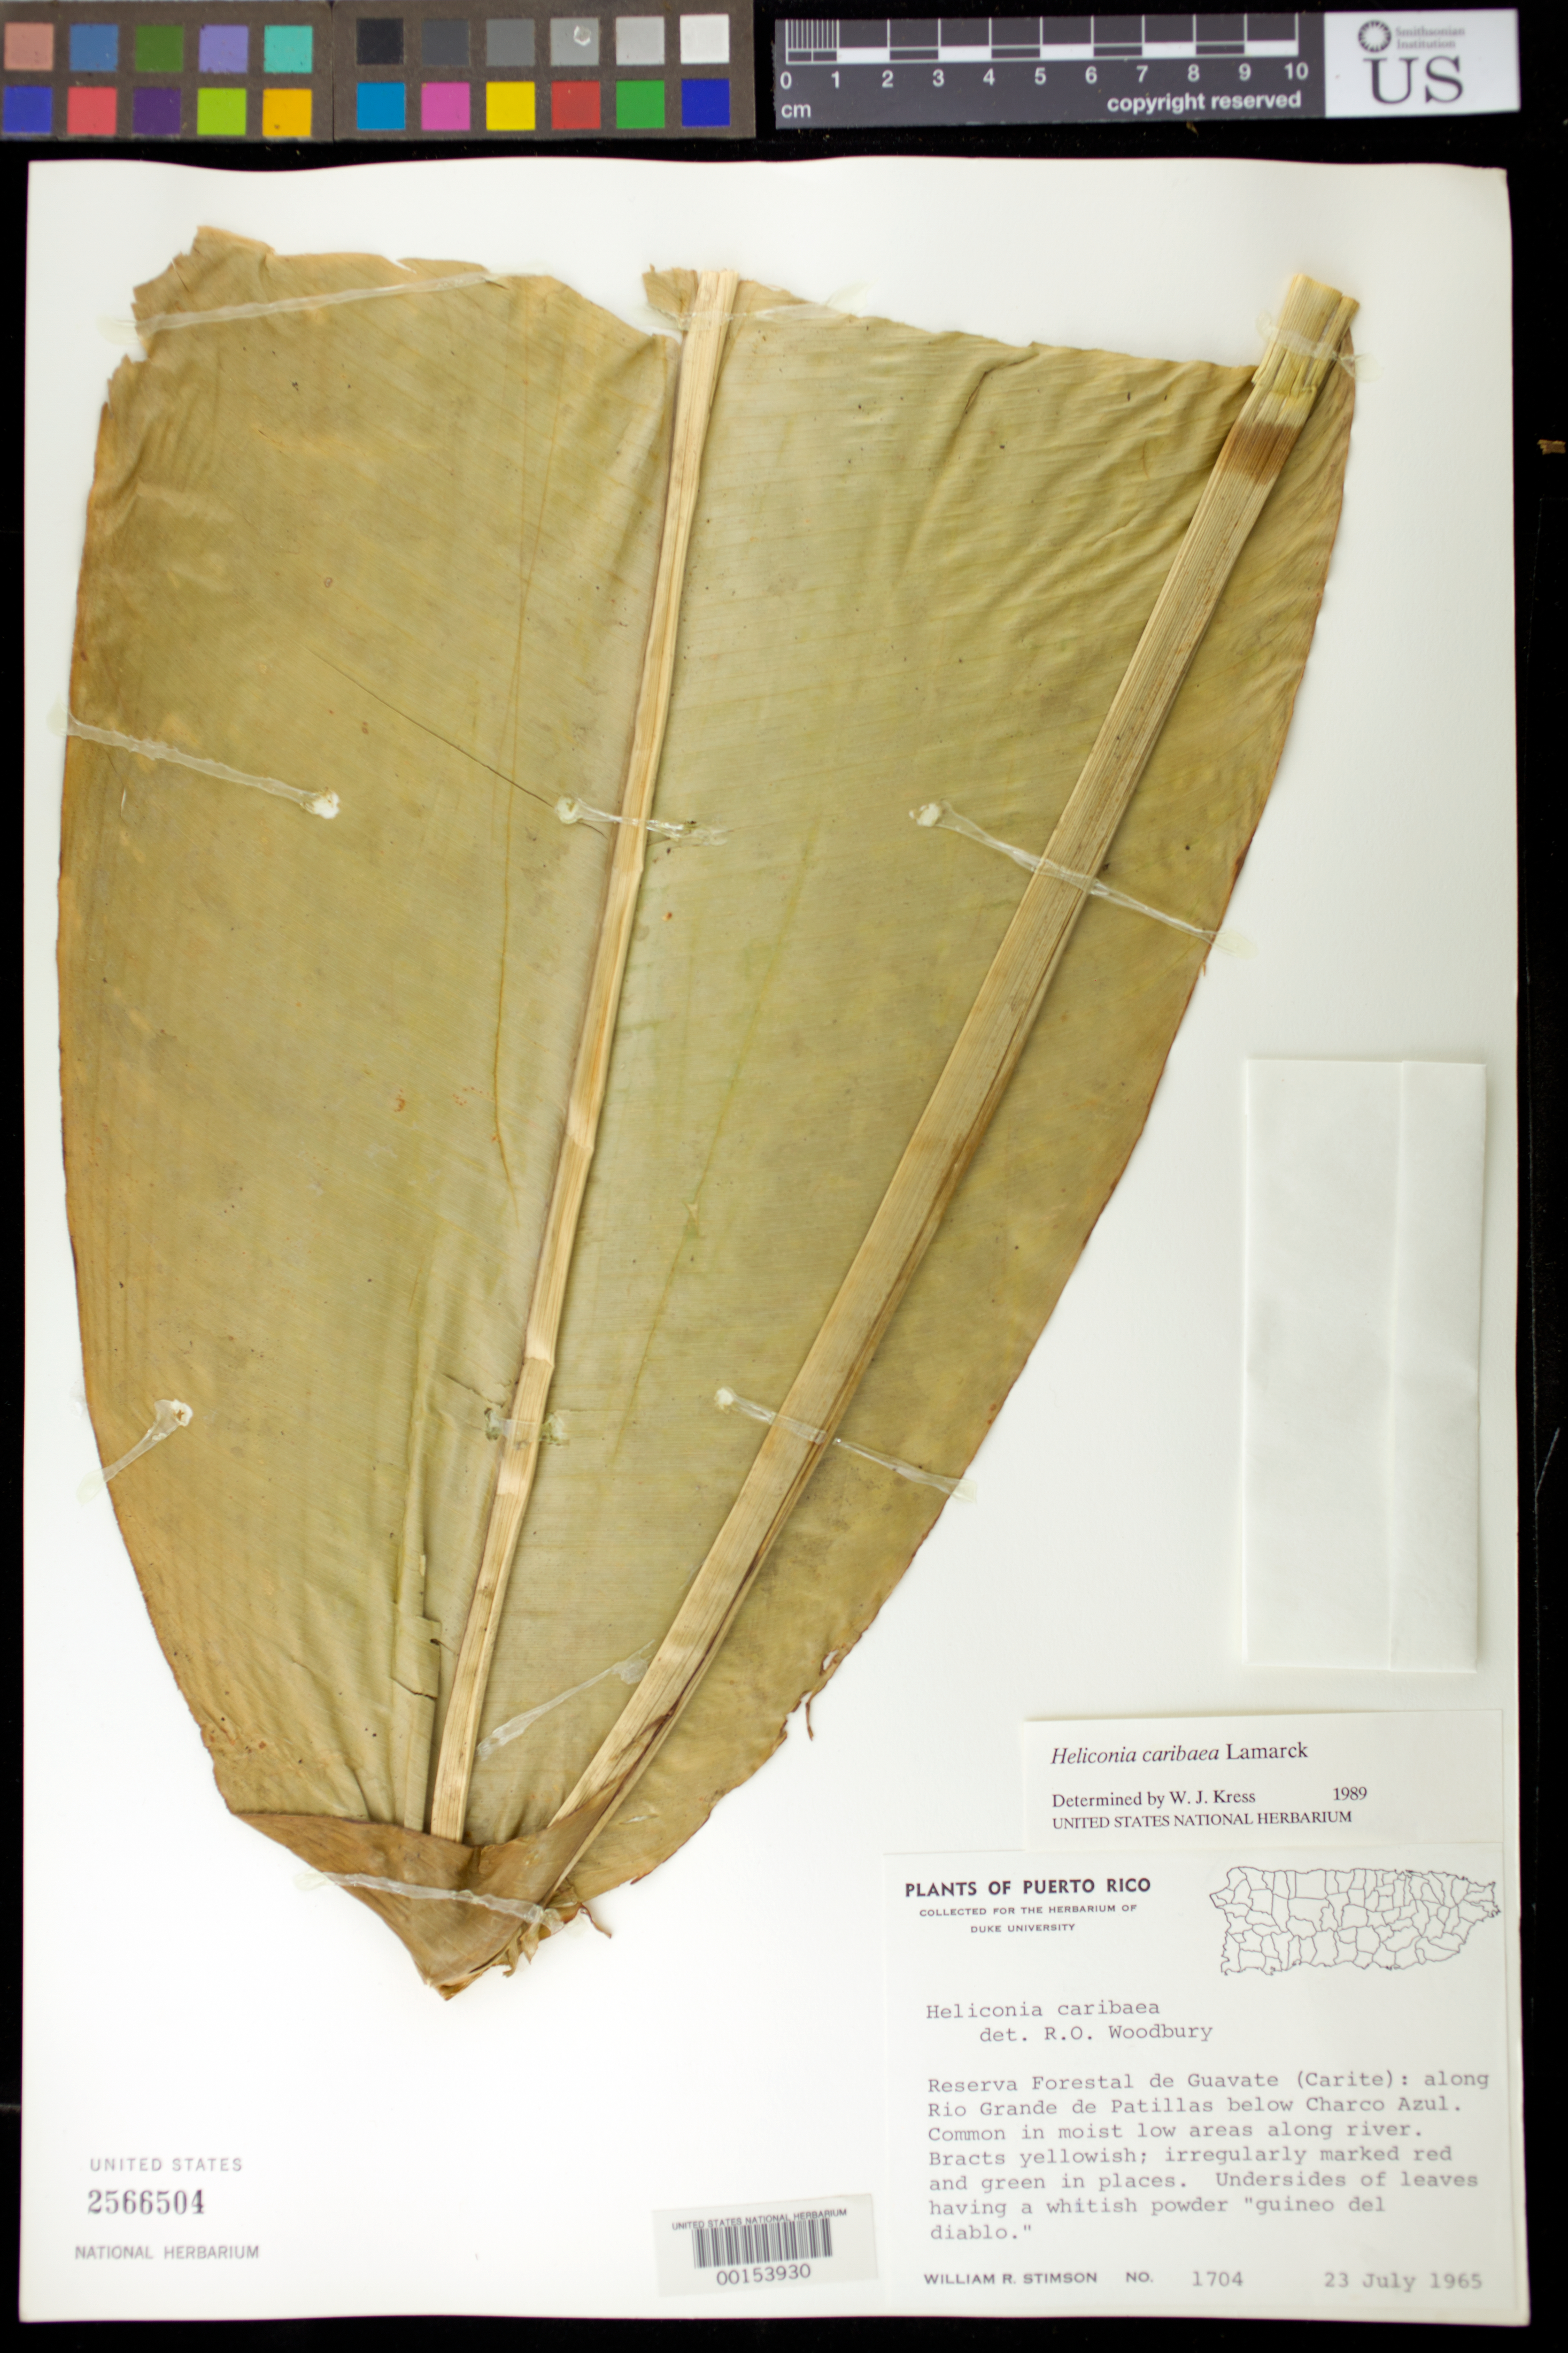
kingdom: Plantae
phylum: Tracheophyta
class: Liliopsida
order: Zingiberales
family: Heliconiaceae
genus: Heliconia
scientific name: Heliconia caribaea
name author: Lam.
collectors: W. R. Stimson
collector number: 1704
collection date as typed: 23 Jul 1965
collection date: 1965-07-23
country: Puerto Rico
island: Greater Antilles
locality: Reserva forestal de guavate (carite): along rio grande de patillas below charco azul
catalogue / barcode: US 2566504